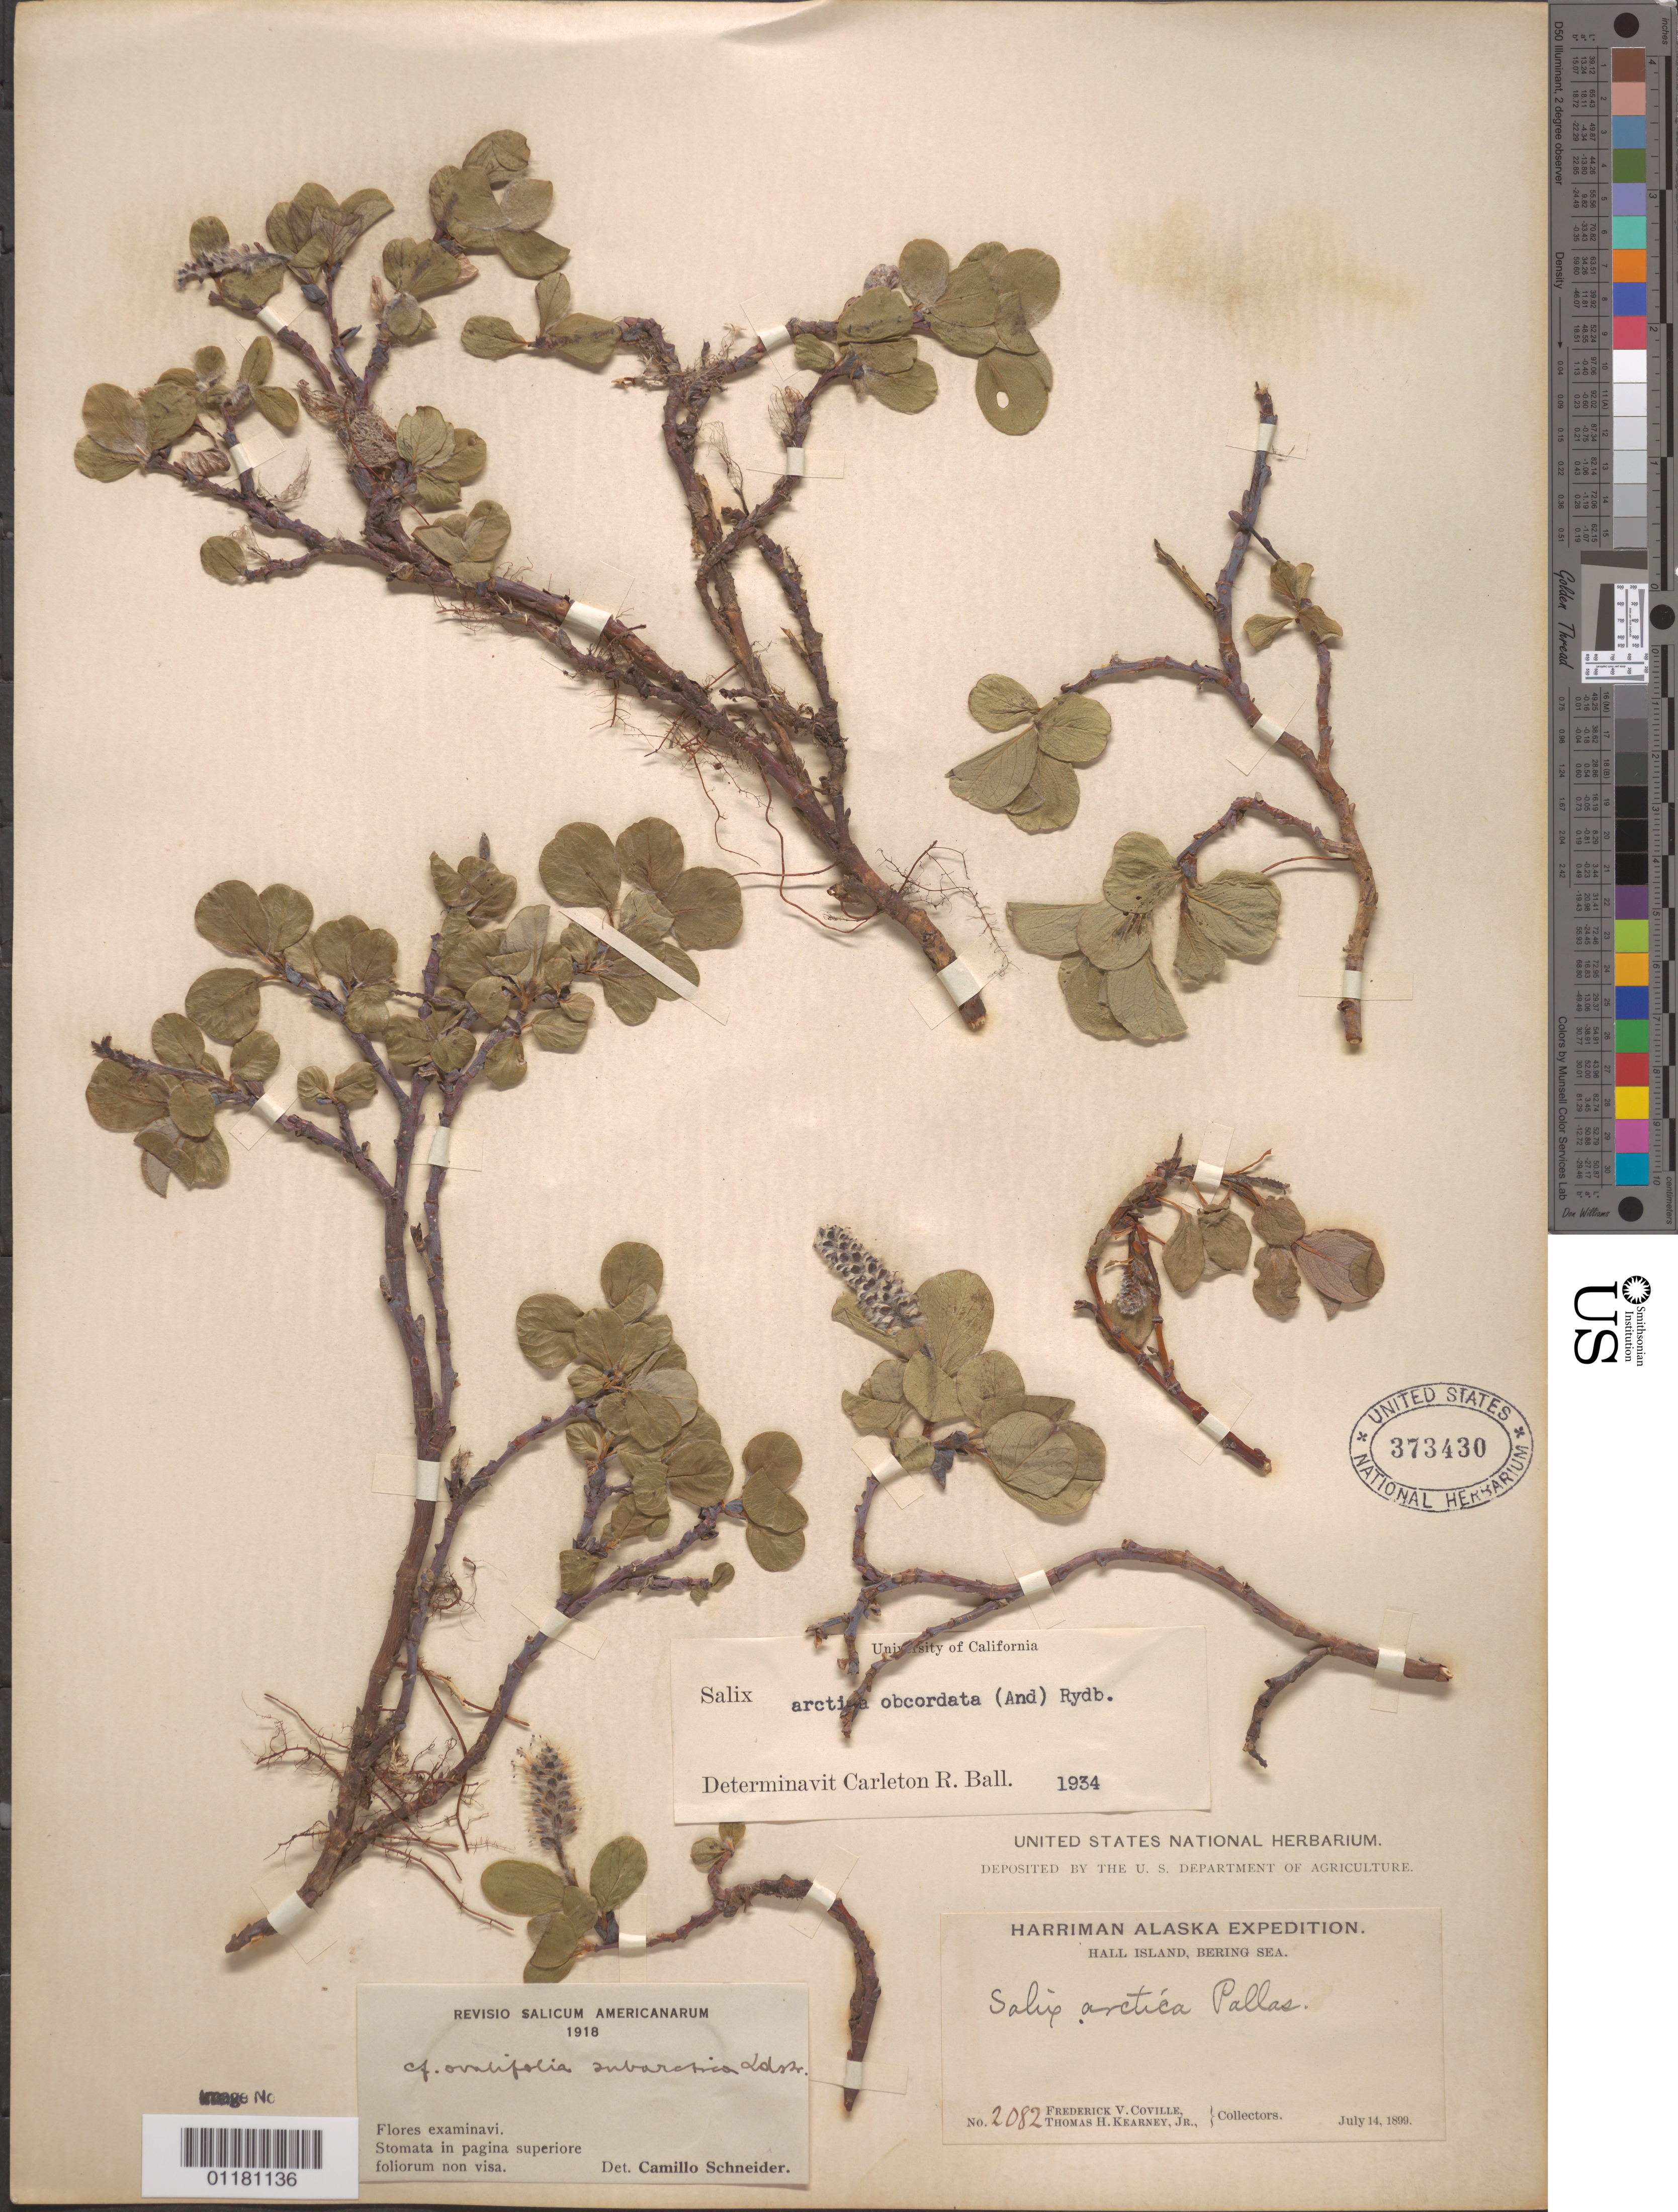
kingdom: Plantae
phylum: Tracheophyta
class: Magnoliopsida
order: Malpighiales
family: Salicaceae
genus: Salix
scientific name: Salix arctica var. obcordata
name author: (Andersson) Rydb.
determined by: Ball, C. R.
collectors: F. V. Coville & T. H. Kearney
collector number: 2082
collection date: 1899-07-14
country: United States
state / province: Alaska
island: Hall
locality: Hall Island, Bering Sea.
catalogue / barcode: US 373430